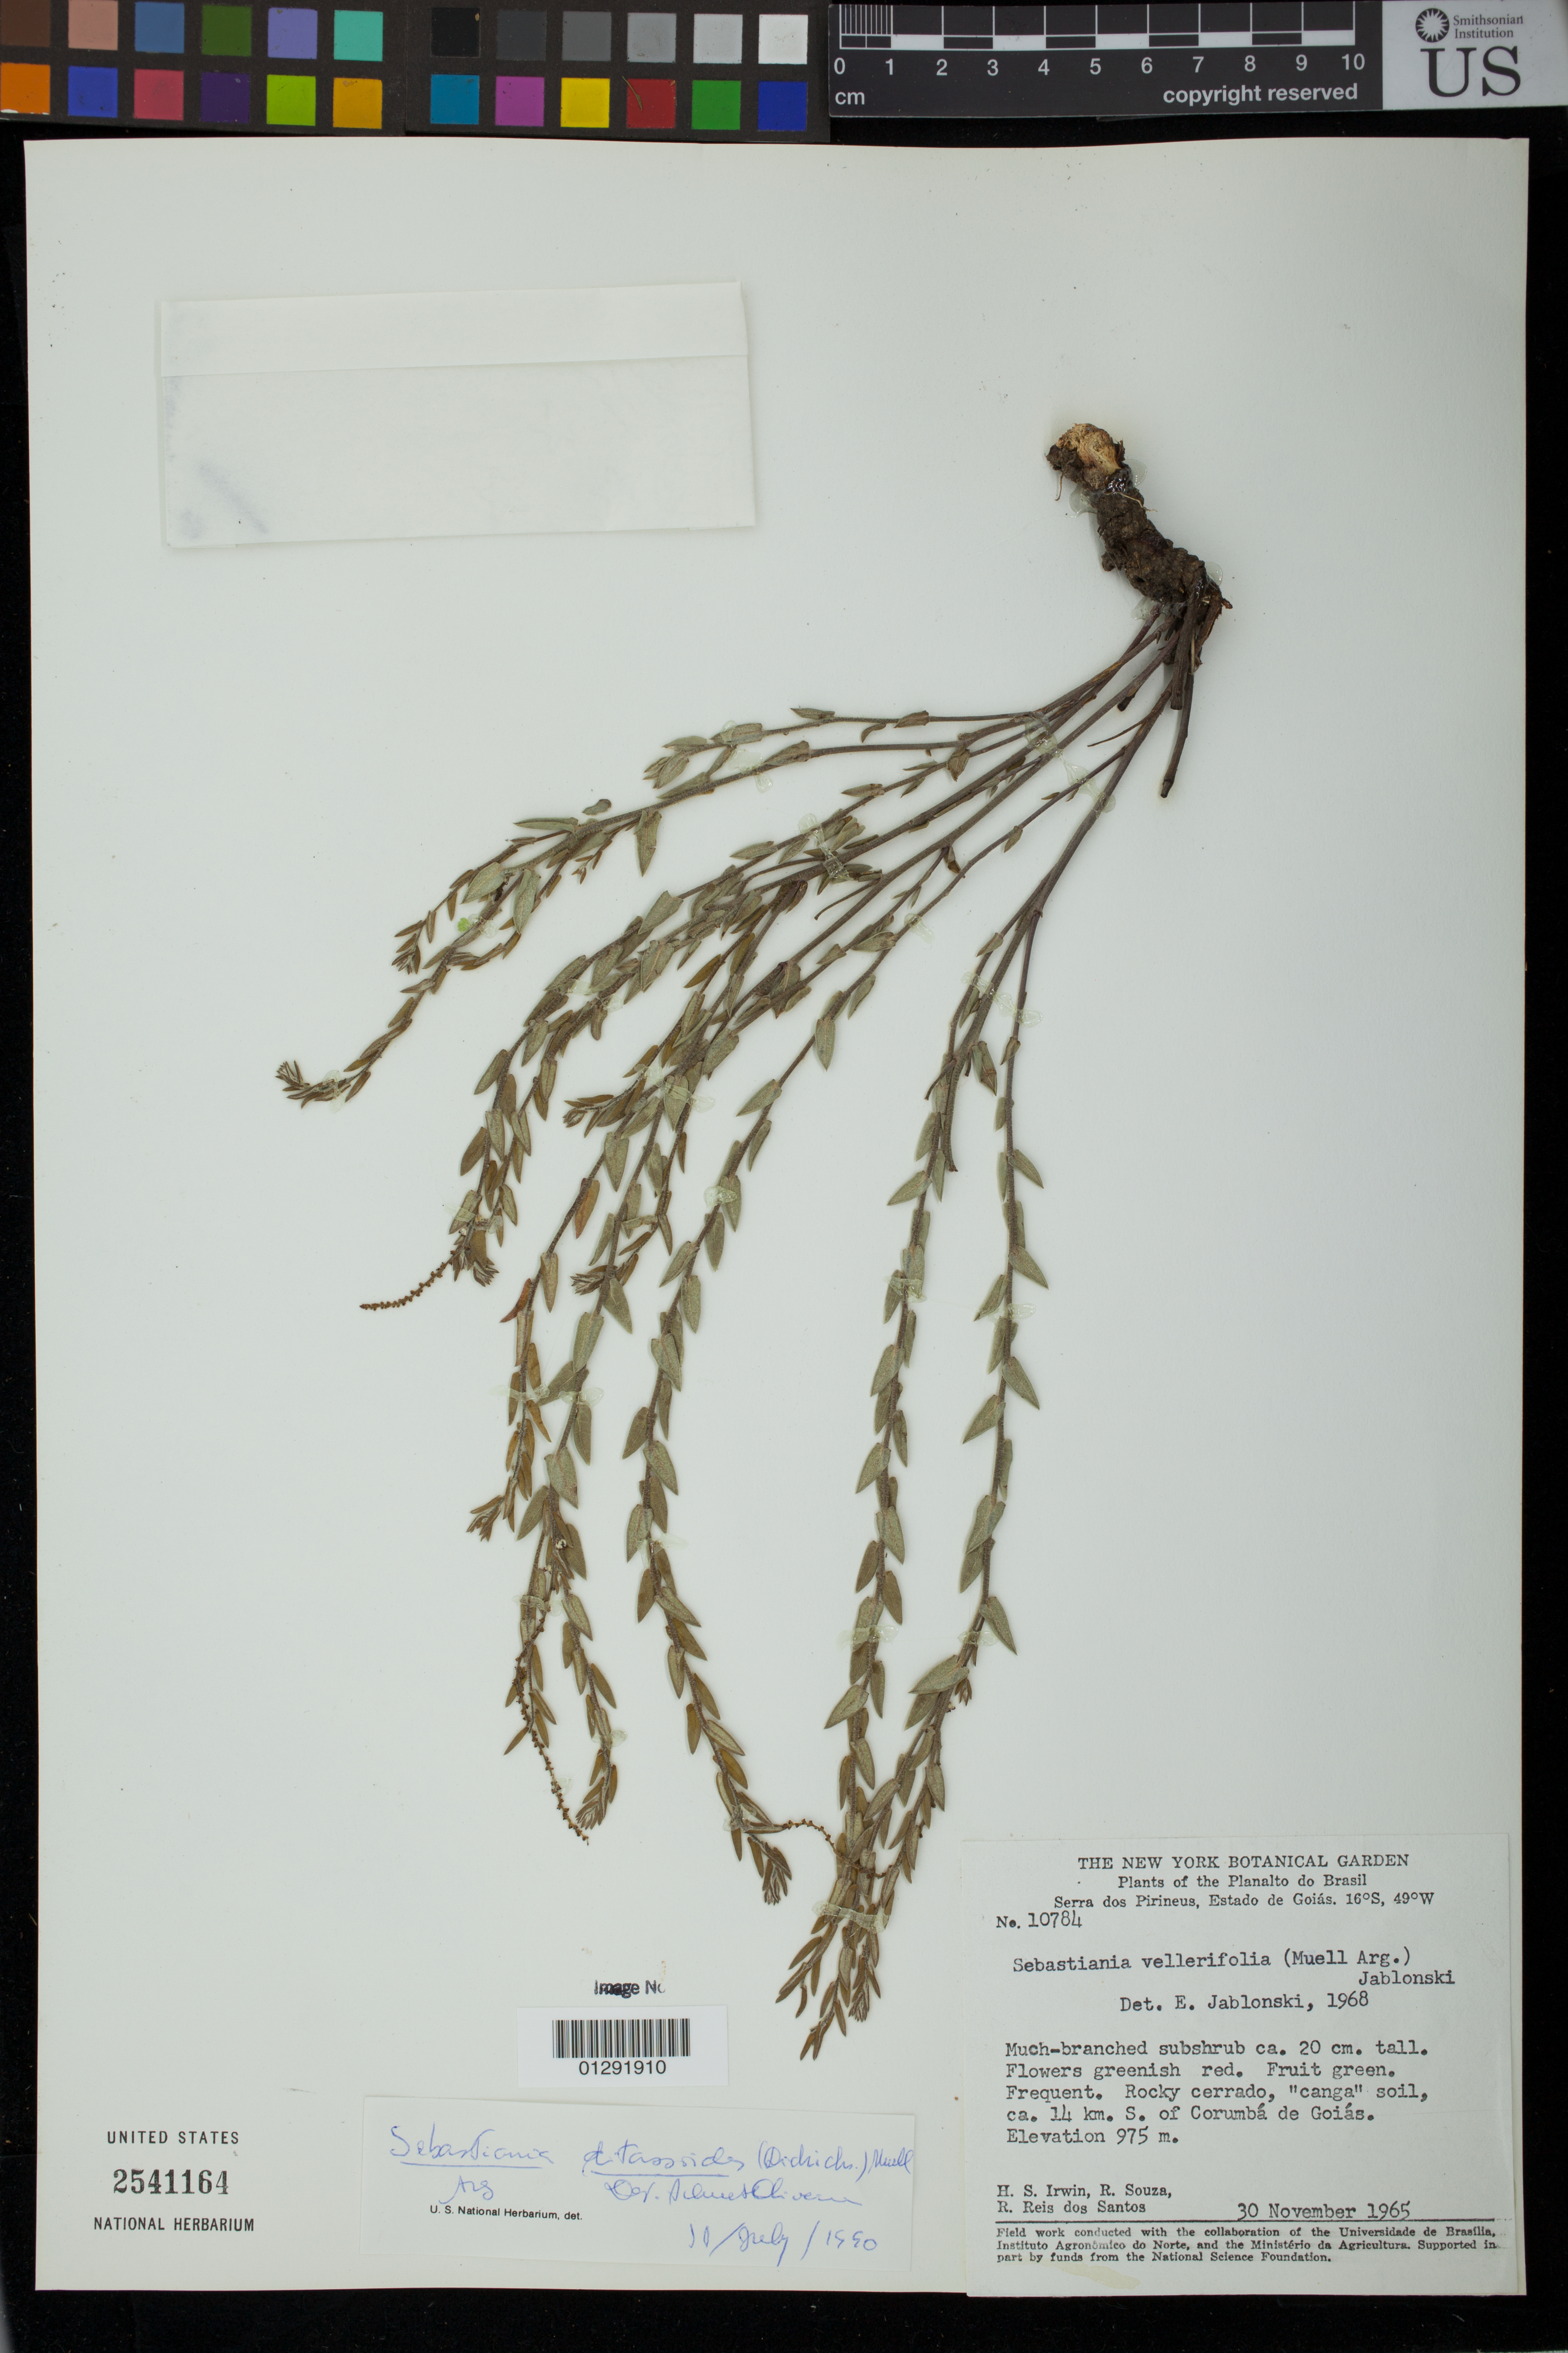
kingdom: Plantae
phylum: Tracheophyta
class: Magnoliopsida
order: Malpighiales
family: Euphorbiaceae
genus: Sebastiania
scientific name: Sebastiania vellerifolia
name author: (Müll. Arg.) Jablonski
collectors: H. Irwin, R. Souza & R. Reis dos Santos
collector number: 10784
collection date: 1965-11-30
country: Brazil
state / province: Goias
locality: Serra dos Pirineus: ca. 14 km. S. of Corumba de Goias.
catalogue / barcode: US 2541164